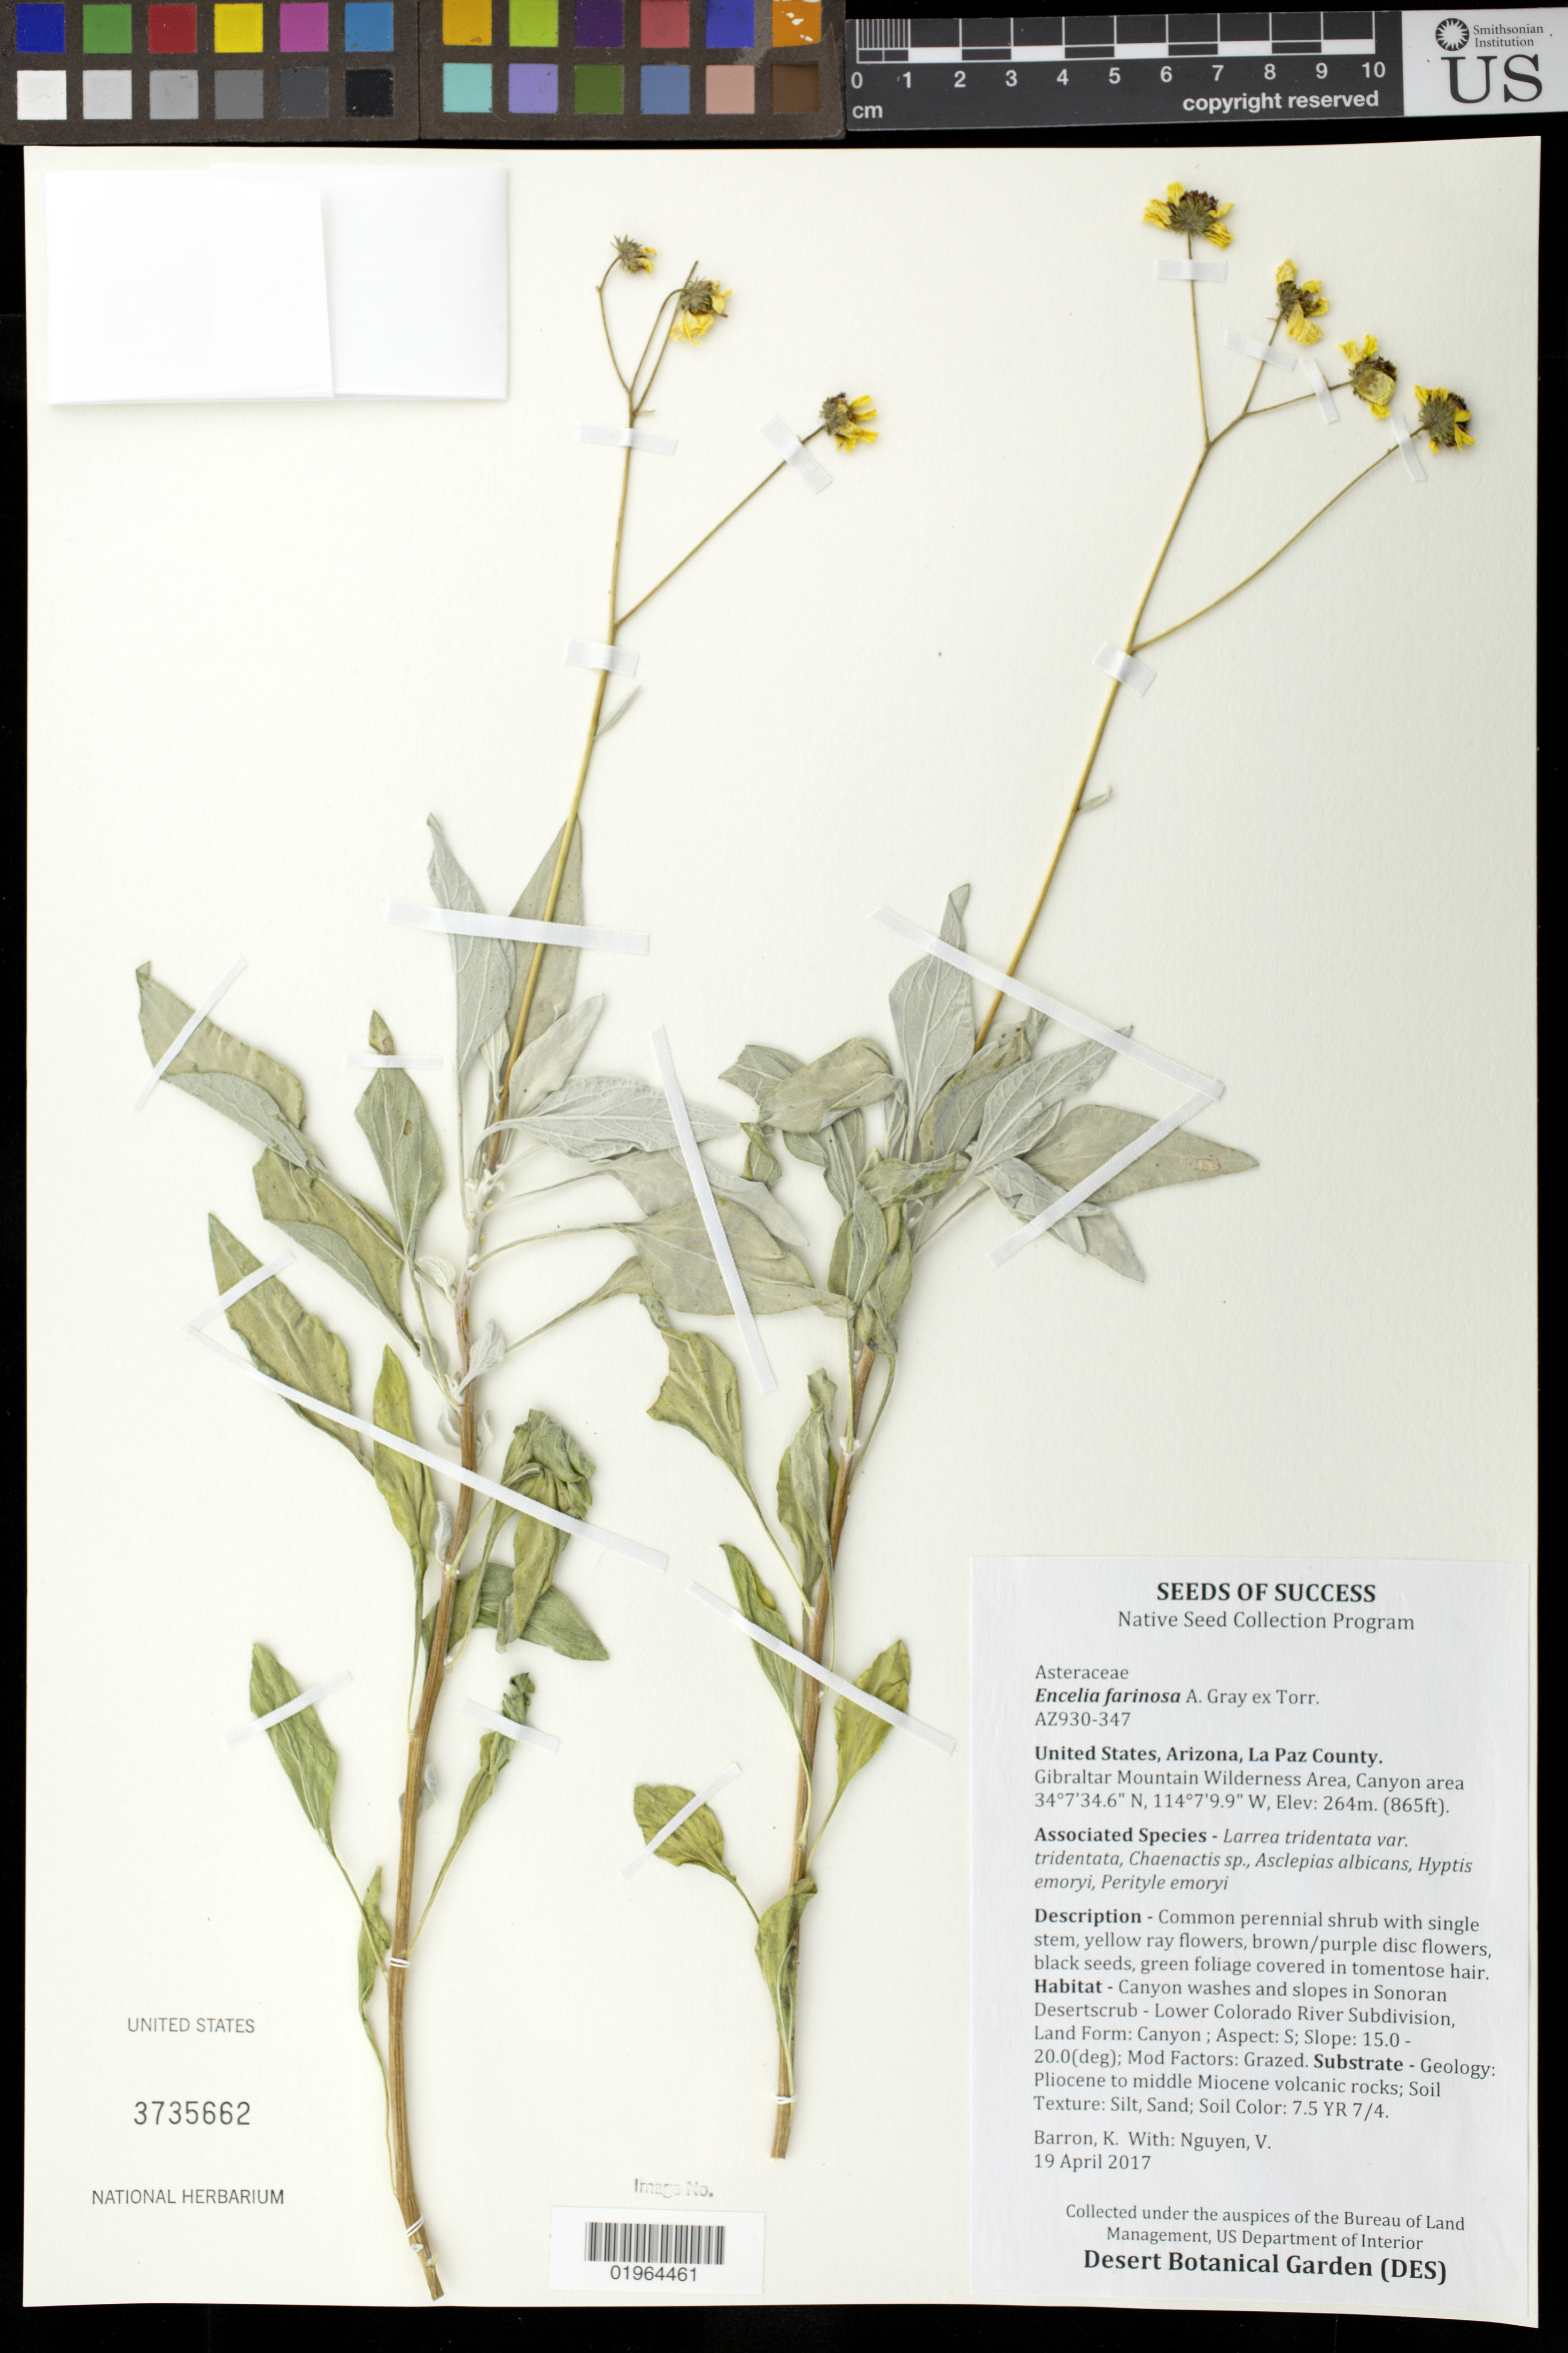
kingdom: Plantae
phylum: Tracheophyta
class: Magnoliopsida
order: Asterales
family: Asteraceae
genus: Encelia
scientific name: Encelia farinosa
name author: A. Gray ex Torr. in Emory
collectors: K. Barron & V. D. Nguyen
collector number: AZ930-347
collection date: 2017-04-19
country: United States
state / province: Arizona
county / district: La Paz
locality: Gibraltar Mtn Wilderness Area, Canyon area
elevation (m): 264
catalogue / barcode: US 3735662